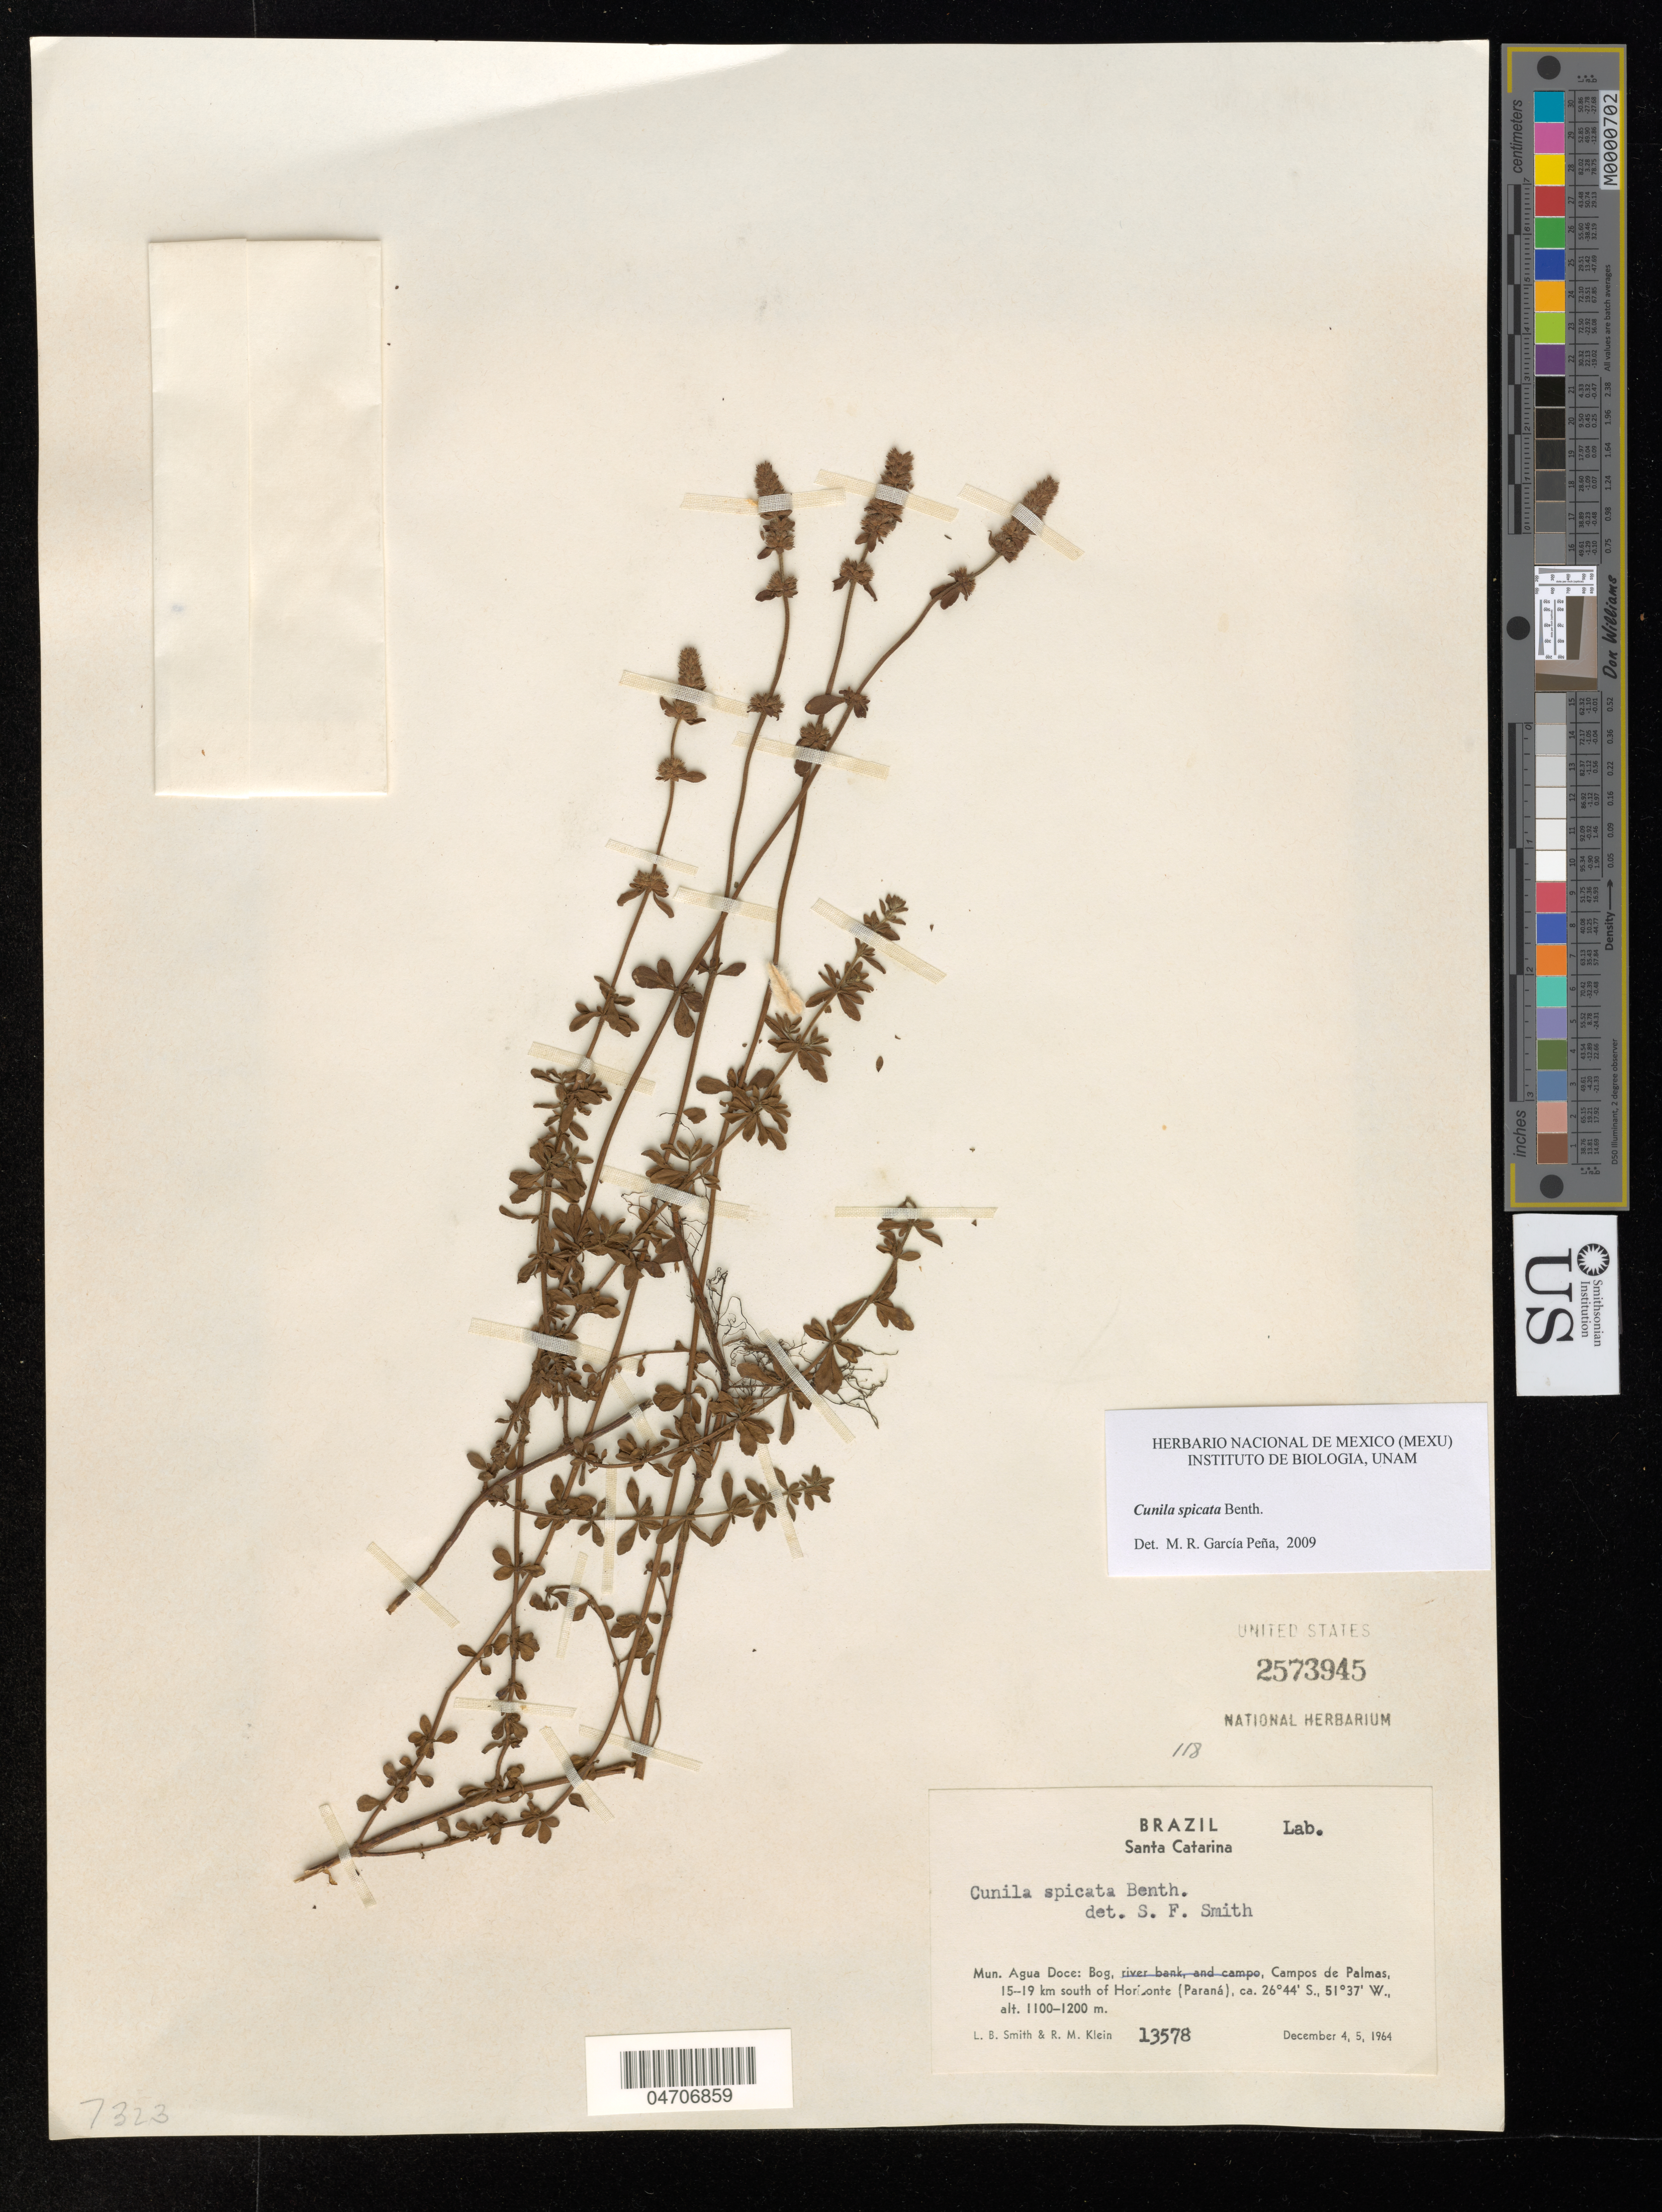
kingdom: Plantae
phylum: Tracheophyta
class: Magnoliopsida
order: Lamiales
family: Lamiaceae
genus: Cunila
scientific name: Cunila spicata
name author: Benth.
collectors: L. Smith & R. M. Klein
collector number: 13578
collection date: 1964-12-04/1964-12-05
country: Brazil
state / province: Santa Catarina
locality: Mun. Agua Doce: Bog, Campos de Palmas, 15-19 km south of Horizonte (Paraná).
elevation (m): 1100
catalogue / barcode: US 2573945